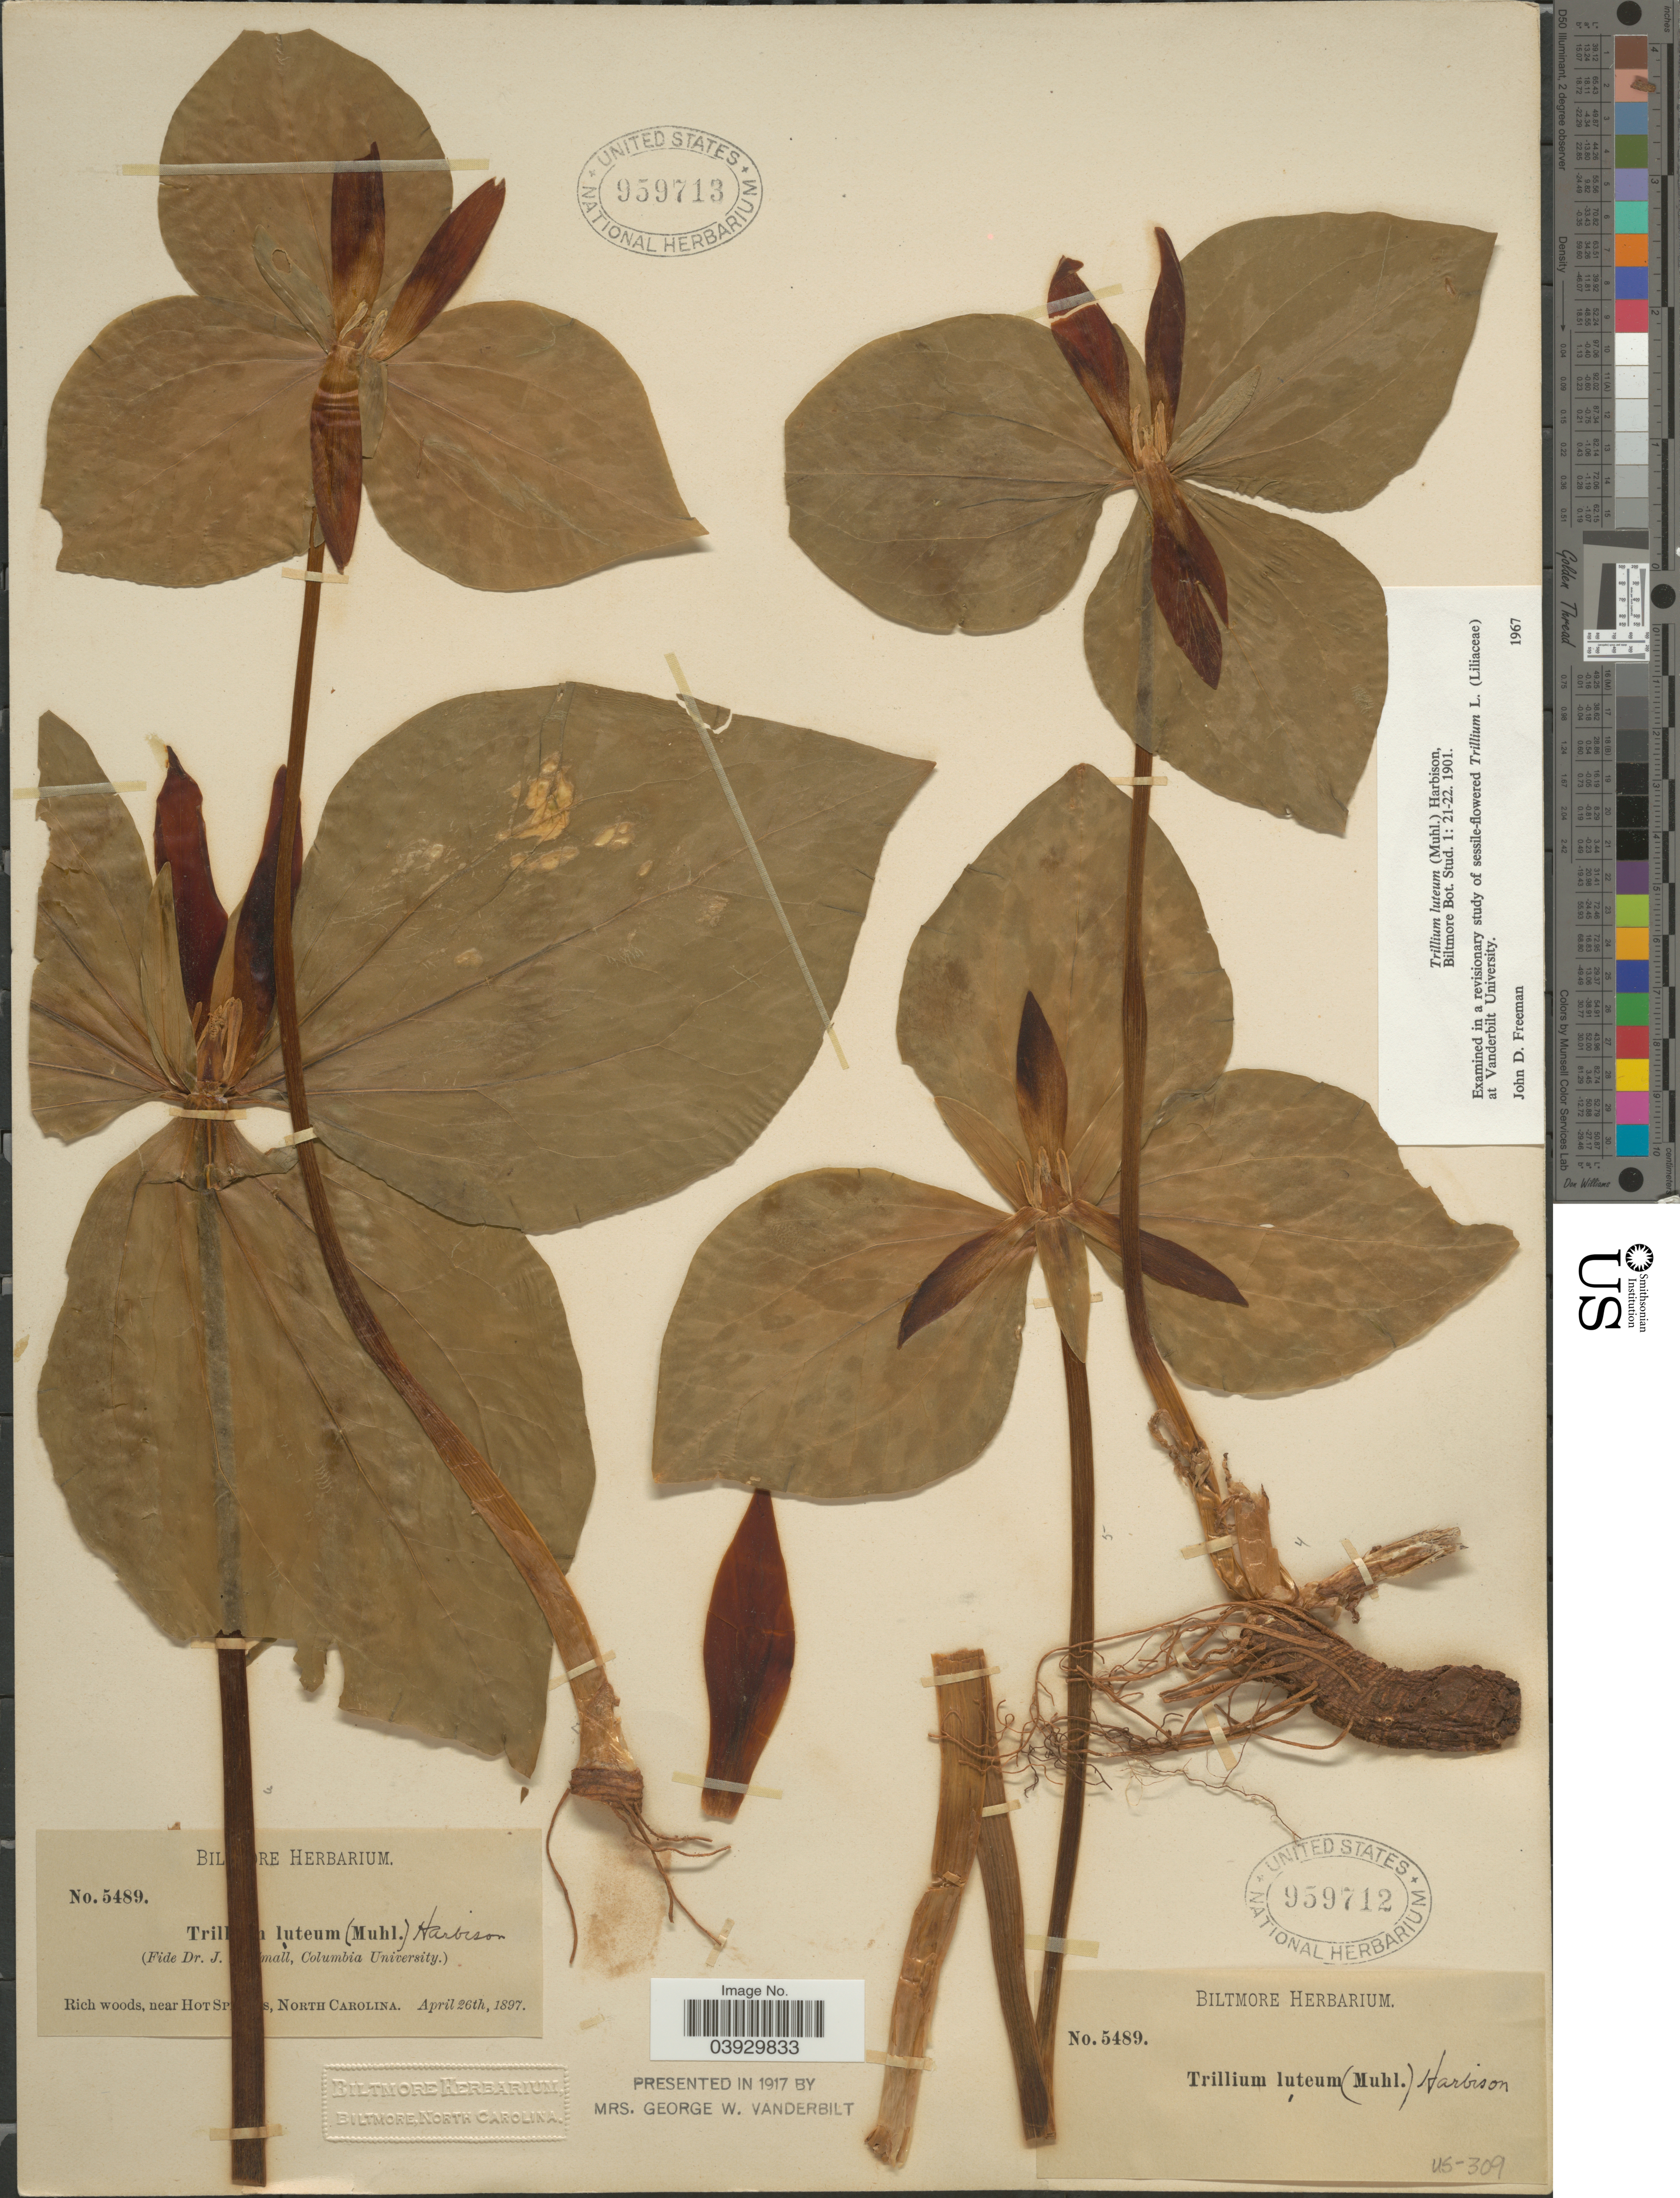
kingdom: Plantae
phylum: Tracheophyta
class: Liliopsida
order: Liliales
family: Melanthiaceae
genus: Trillium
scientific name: Trillium luteum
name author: Harb.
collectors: ex herb. Biltmore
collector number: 5489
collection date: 1897-04-26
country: United States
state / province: North Carolina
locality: Near Hot Springs.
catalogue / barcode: US 959713-2